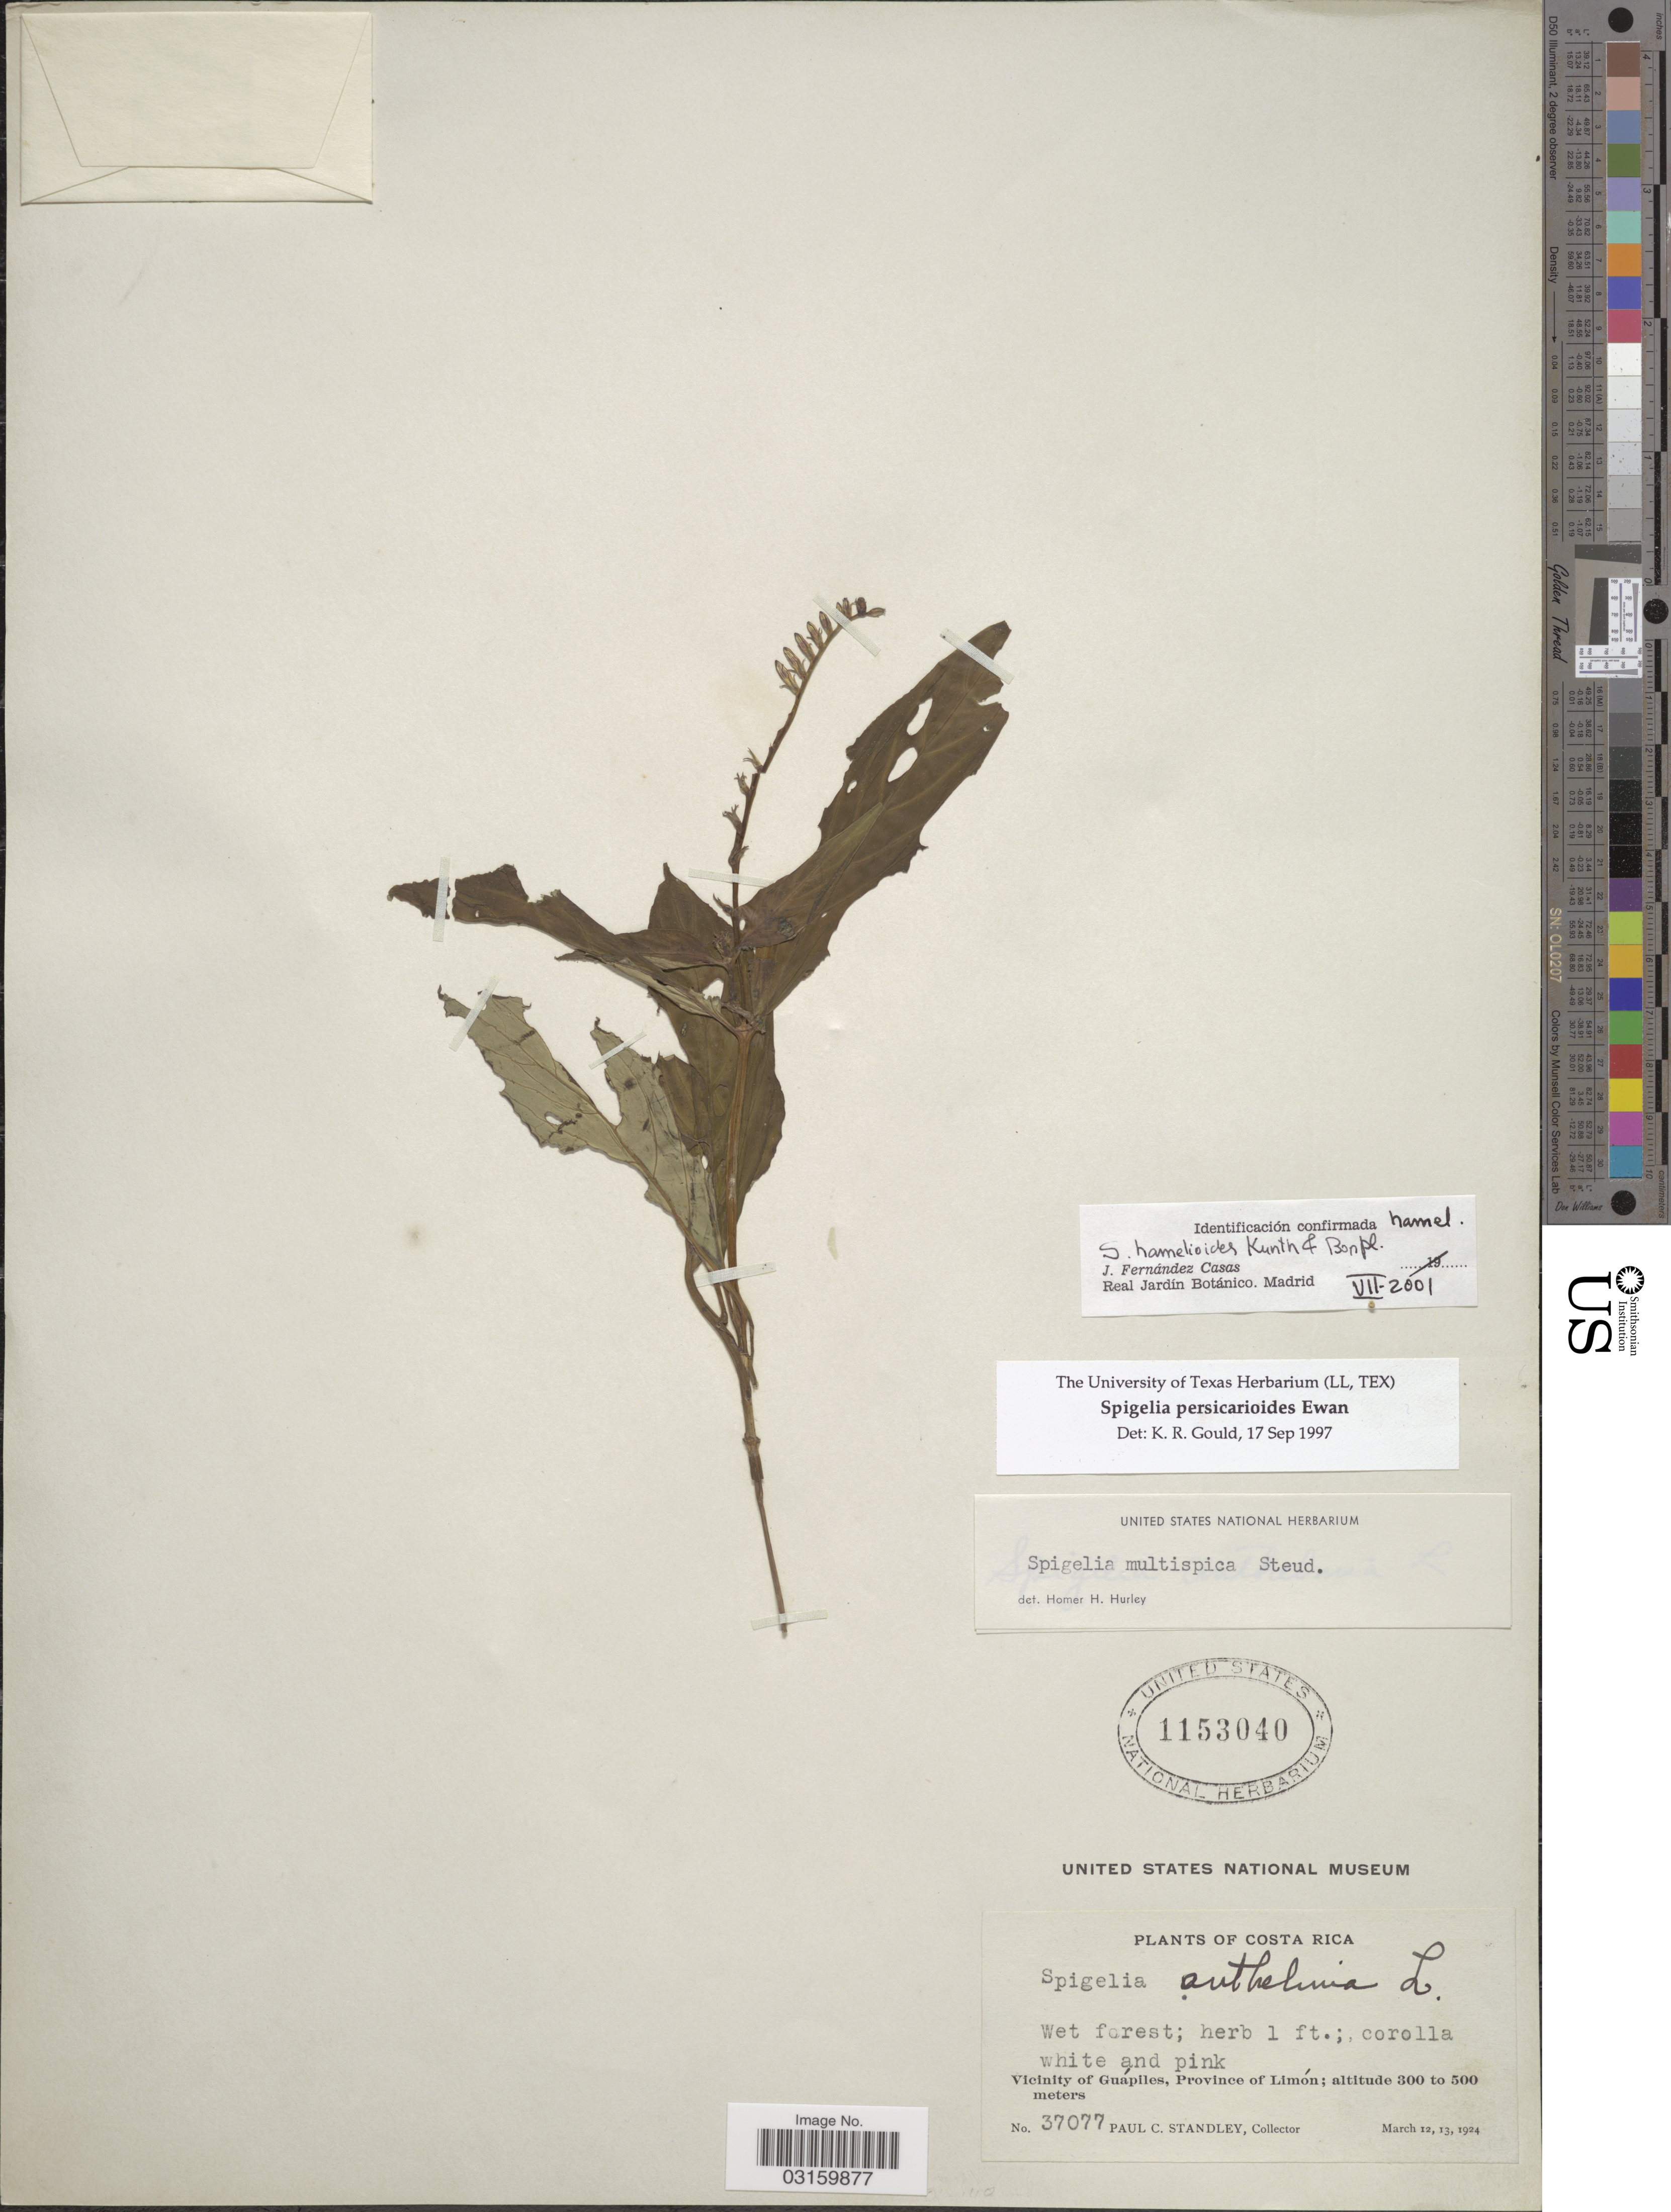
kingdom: Plantae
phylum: Tracheophyta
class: Magnoliopsida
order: Gentianales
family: Loganiaceae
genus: Spigelia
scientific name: Spigelia hamelioides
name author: Kunth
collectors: P. C. Standley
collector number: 37077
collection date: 1924-03-12/1924-03-13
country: Costa Rica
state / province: Limón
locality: Vicinity of Guápiles, Province of Limón.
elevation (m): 300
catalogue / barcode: US 1153040